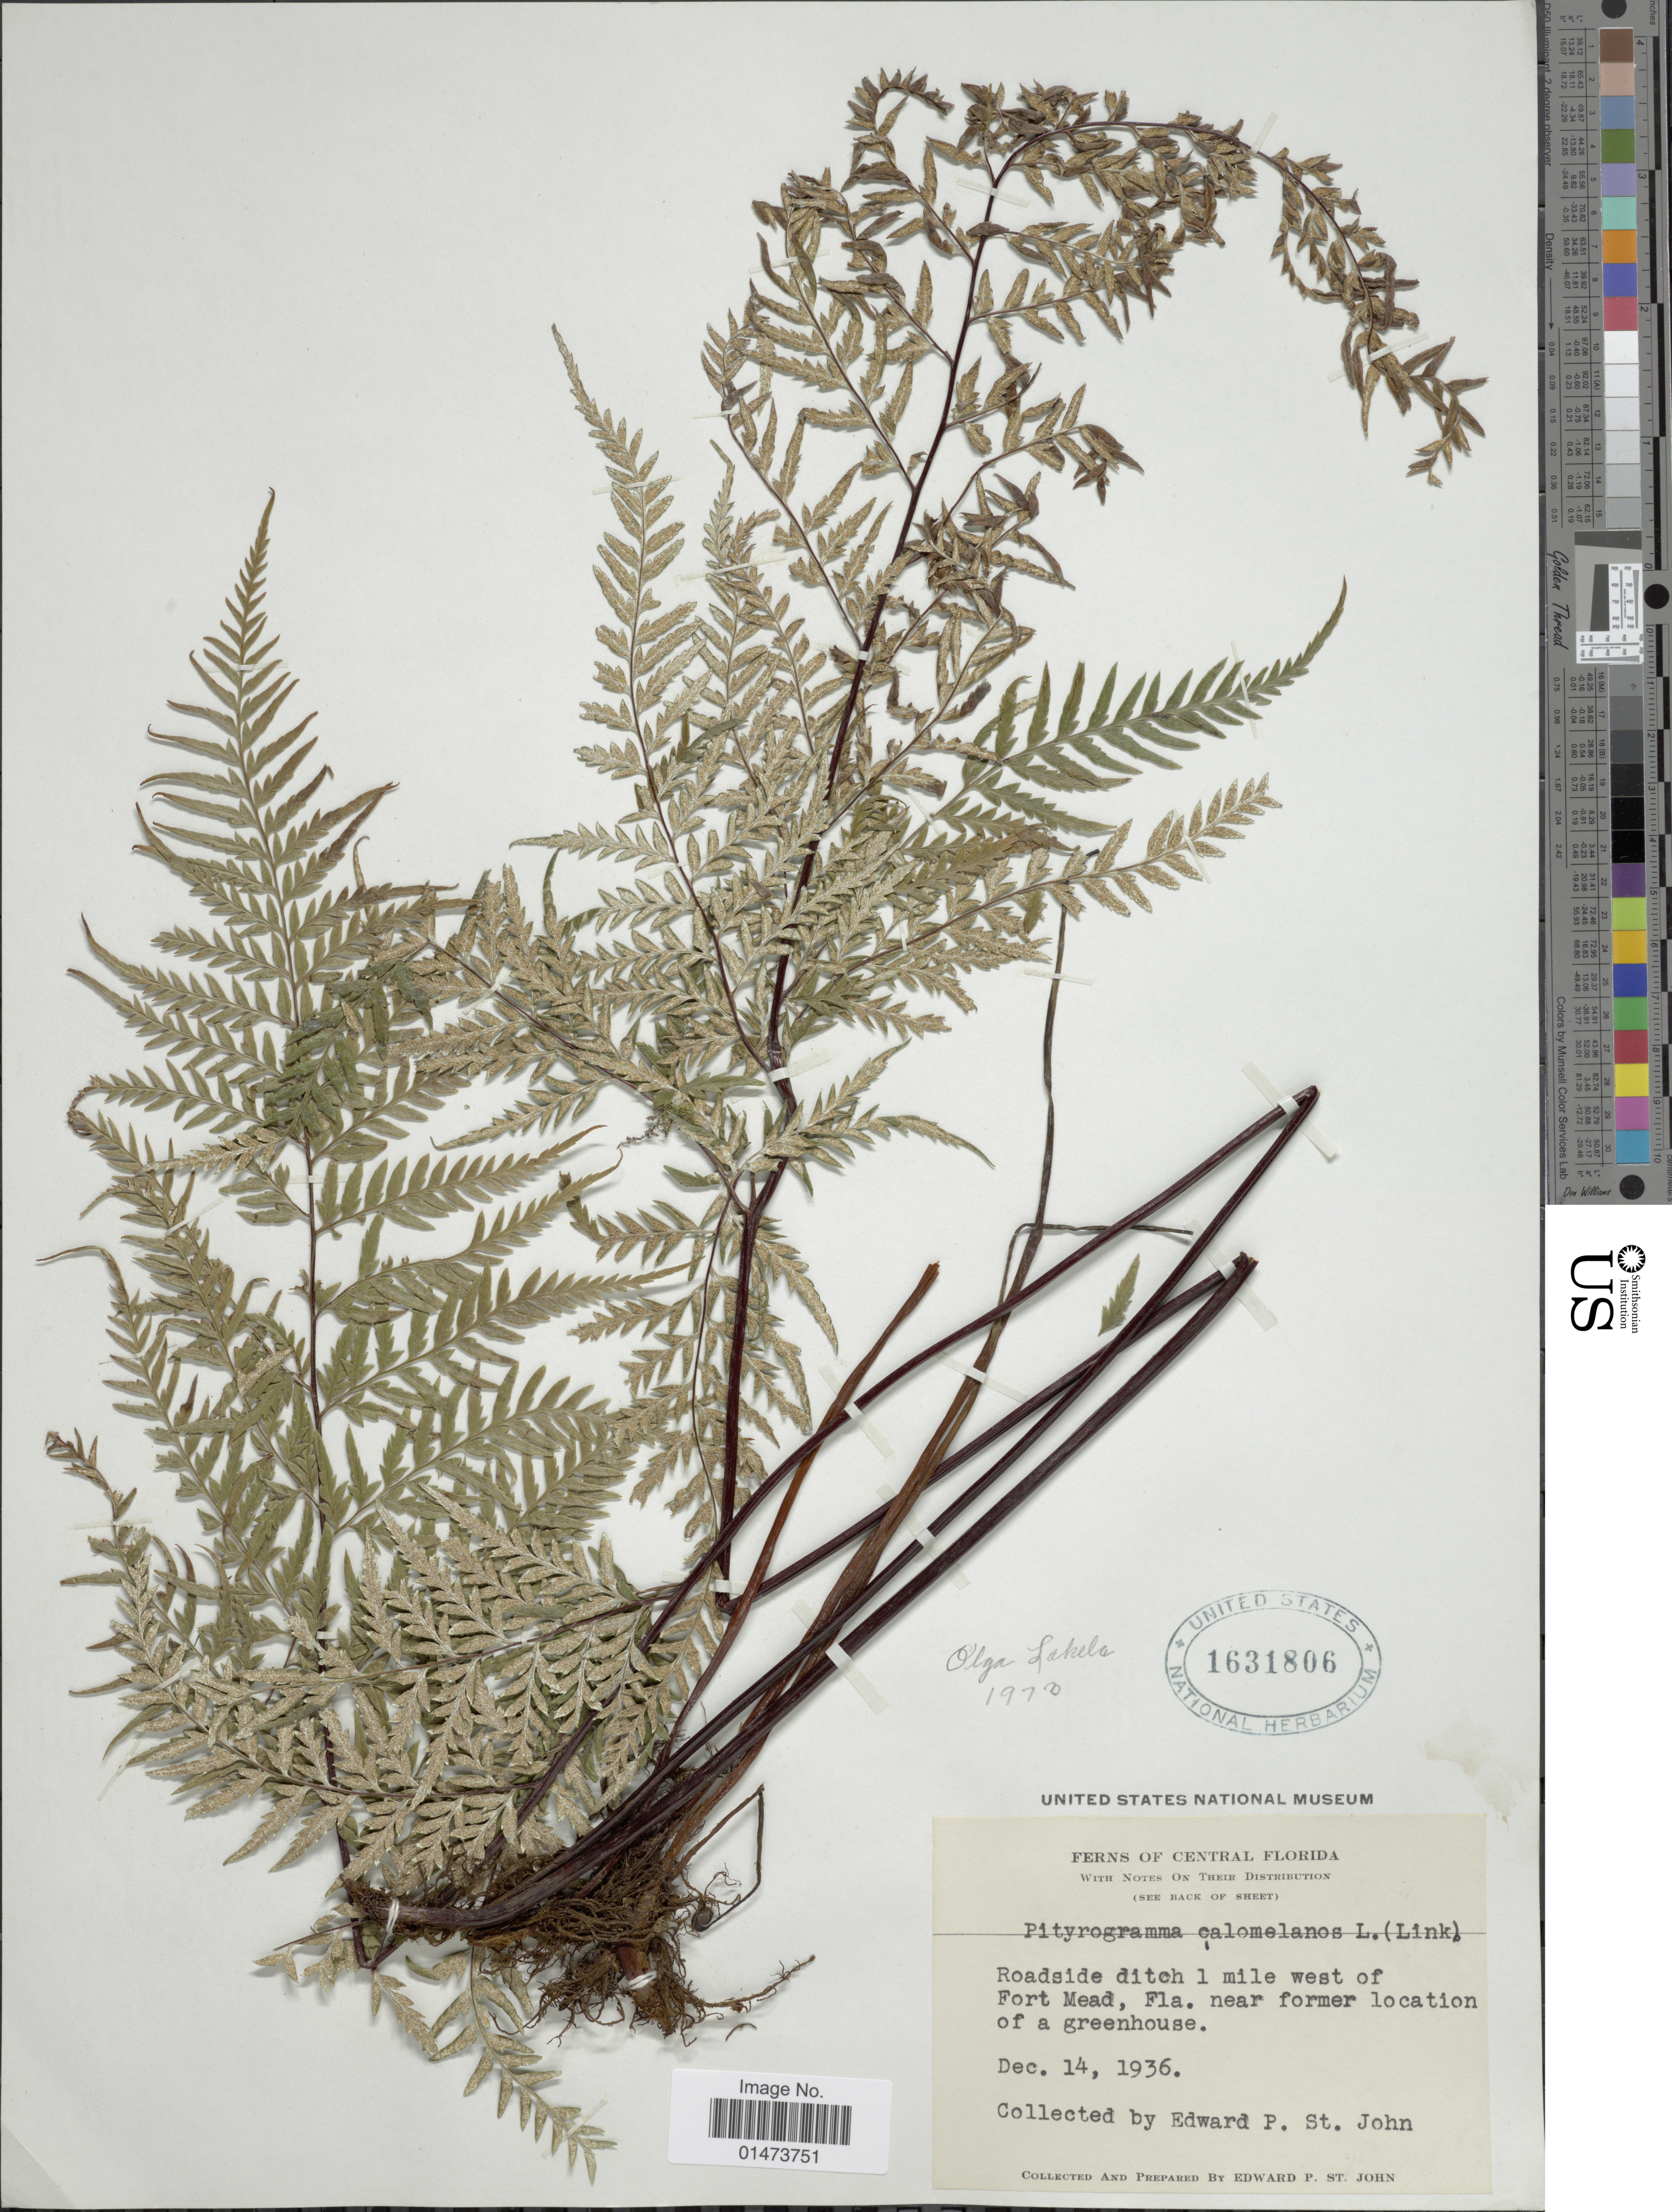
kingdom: Plantae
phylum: Tracheophyta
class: Polypodiopsida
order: Polypodiales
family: Pteridaceae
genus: Pityrogramma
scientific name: Pityrogramma calomelanos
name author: (L.) Link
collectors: E. P. St. John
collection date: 1936-12-14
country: United States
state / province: Florida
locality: Central Florida, roadside ditch 1 mile west of Fort Mead, Fla. near former location of a greenhouse.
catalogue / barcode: US 1631806